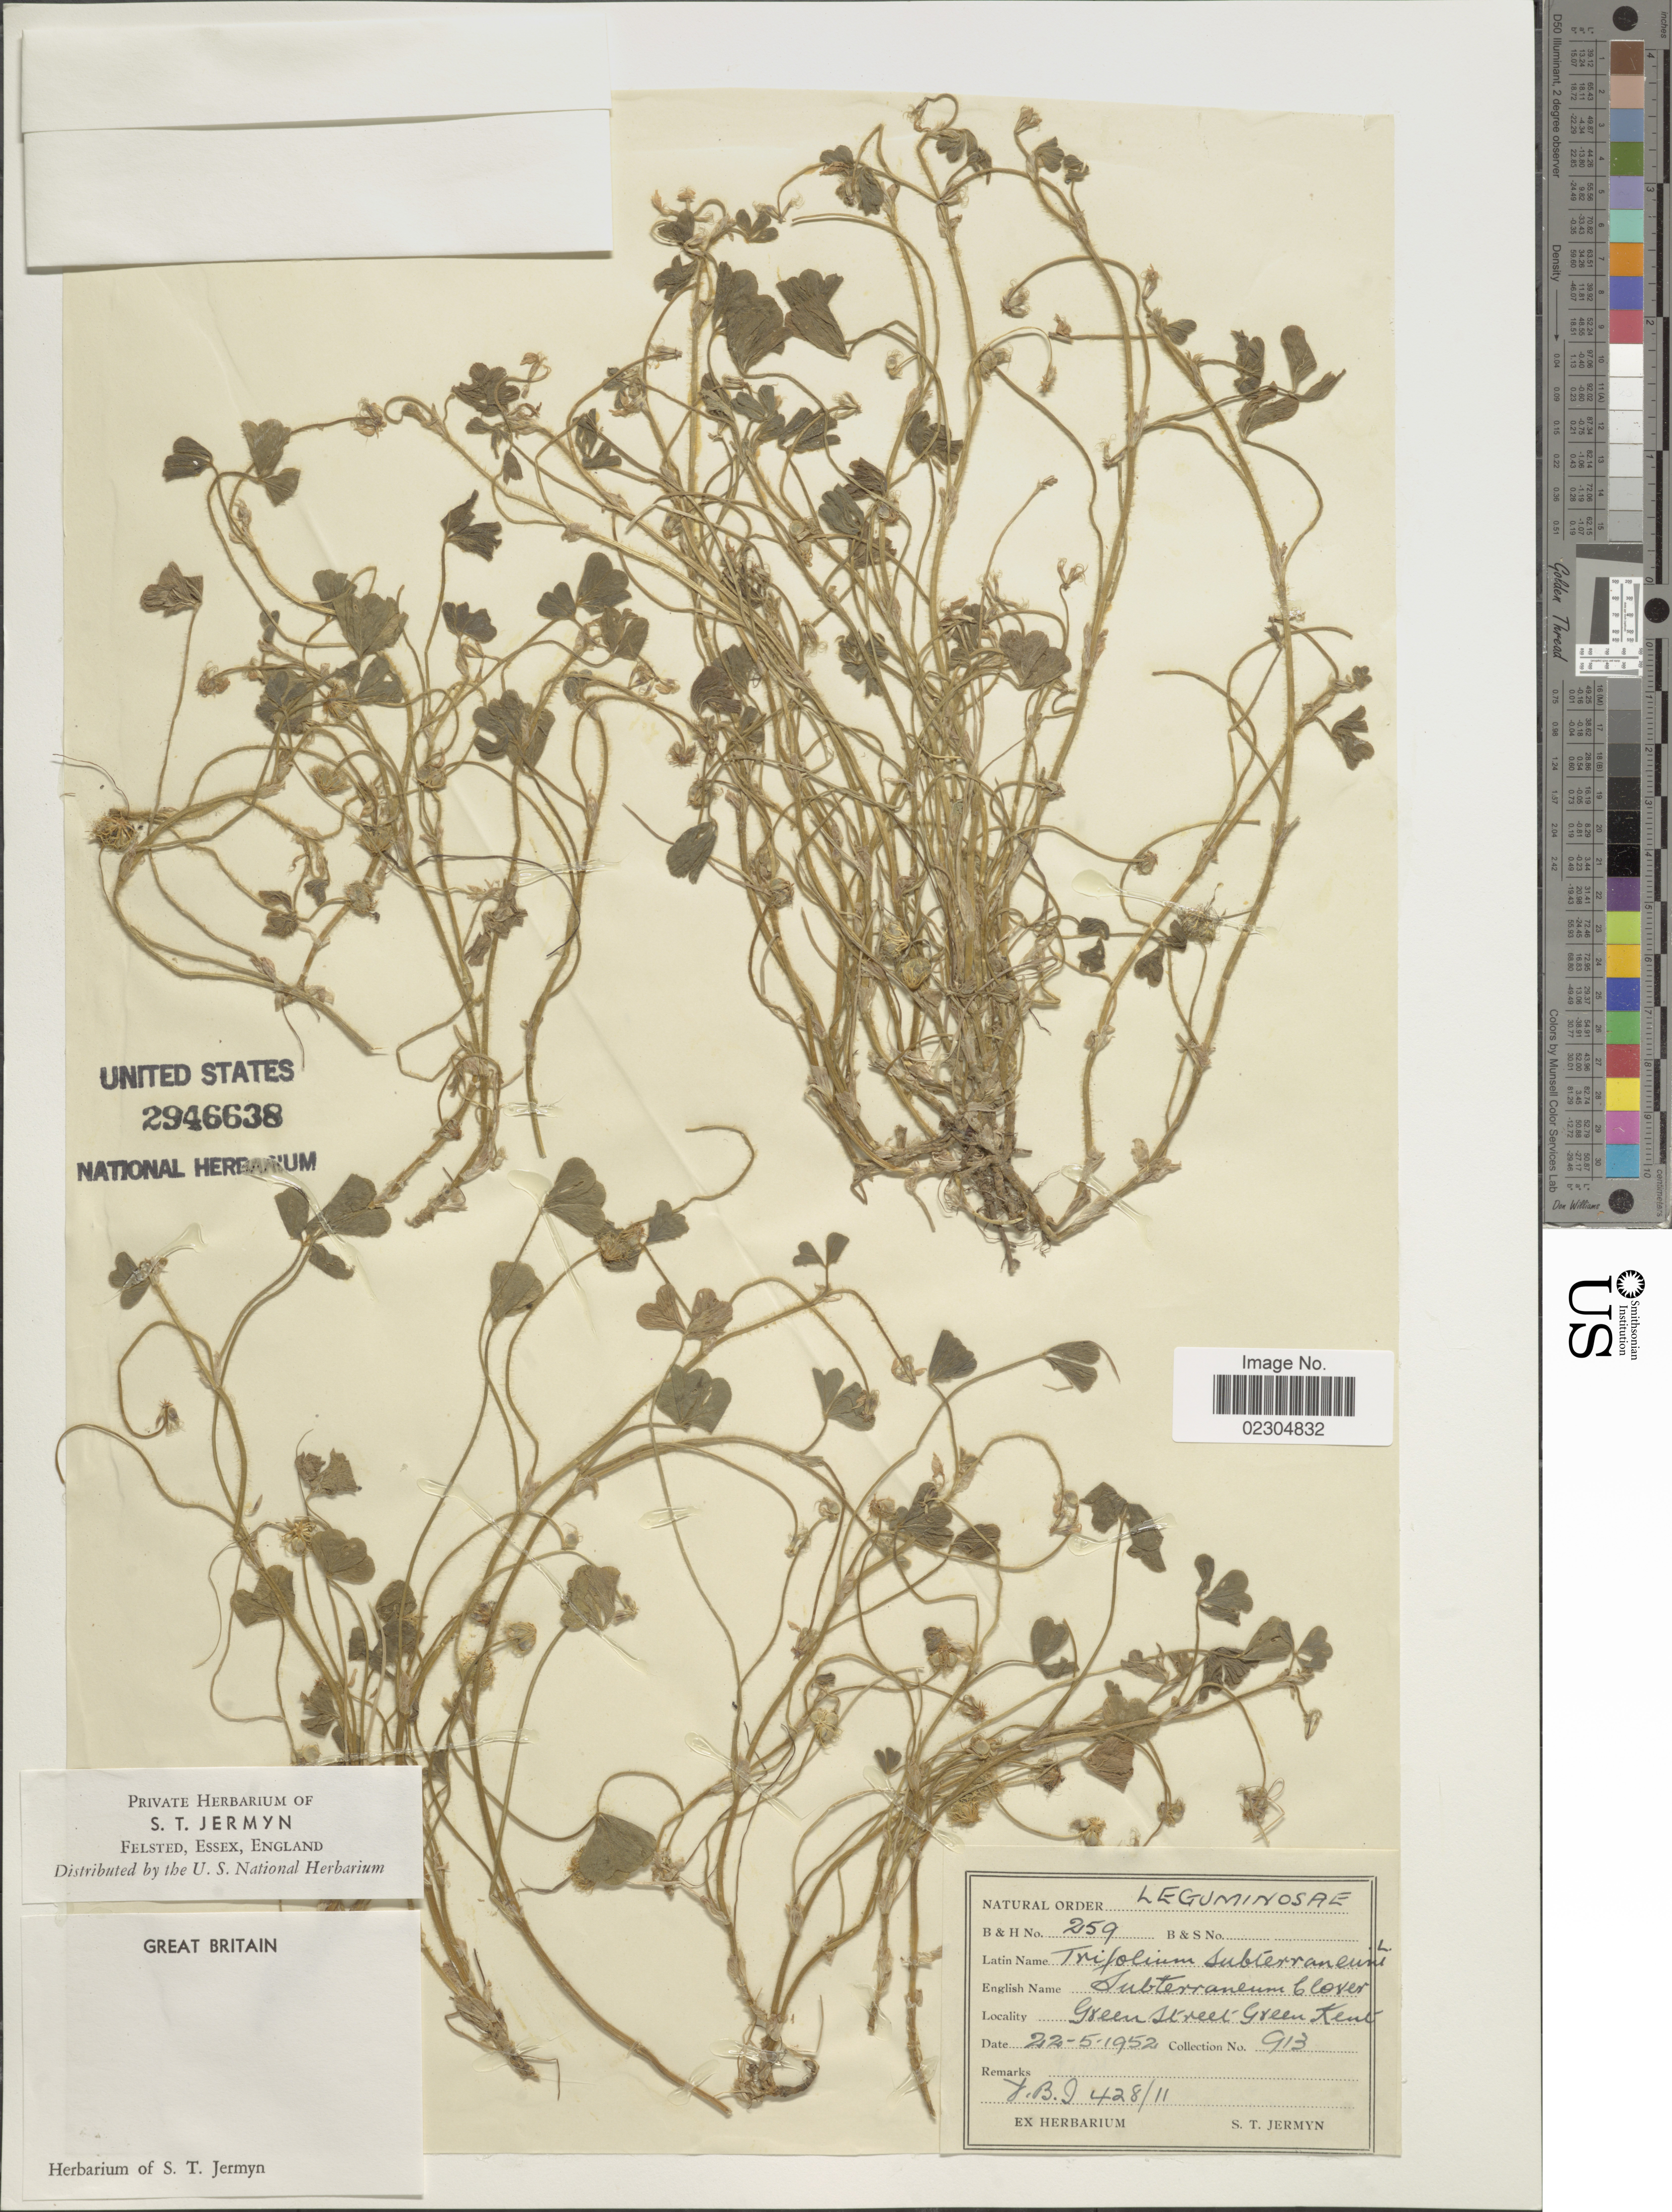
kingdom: Plantae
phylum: Tracheophyta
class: Magnoliopsida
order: Fabales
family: Fabaceae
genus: Trifolium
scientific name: Trifolium subterraneum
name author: L.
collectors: ex herb. S. T. Jermyn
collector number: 913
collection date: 1952-05-22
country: United Kingdom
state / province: England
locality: Great Britain. Green Street Green Kent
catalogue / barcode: US 2946638